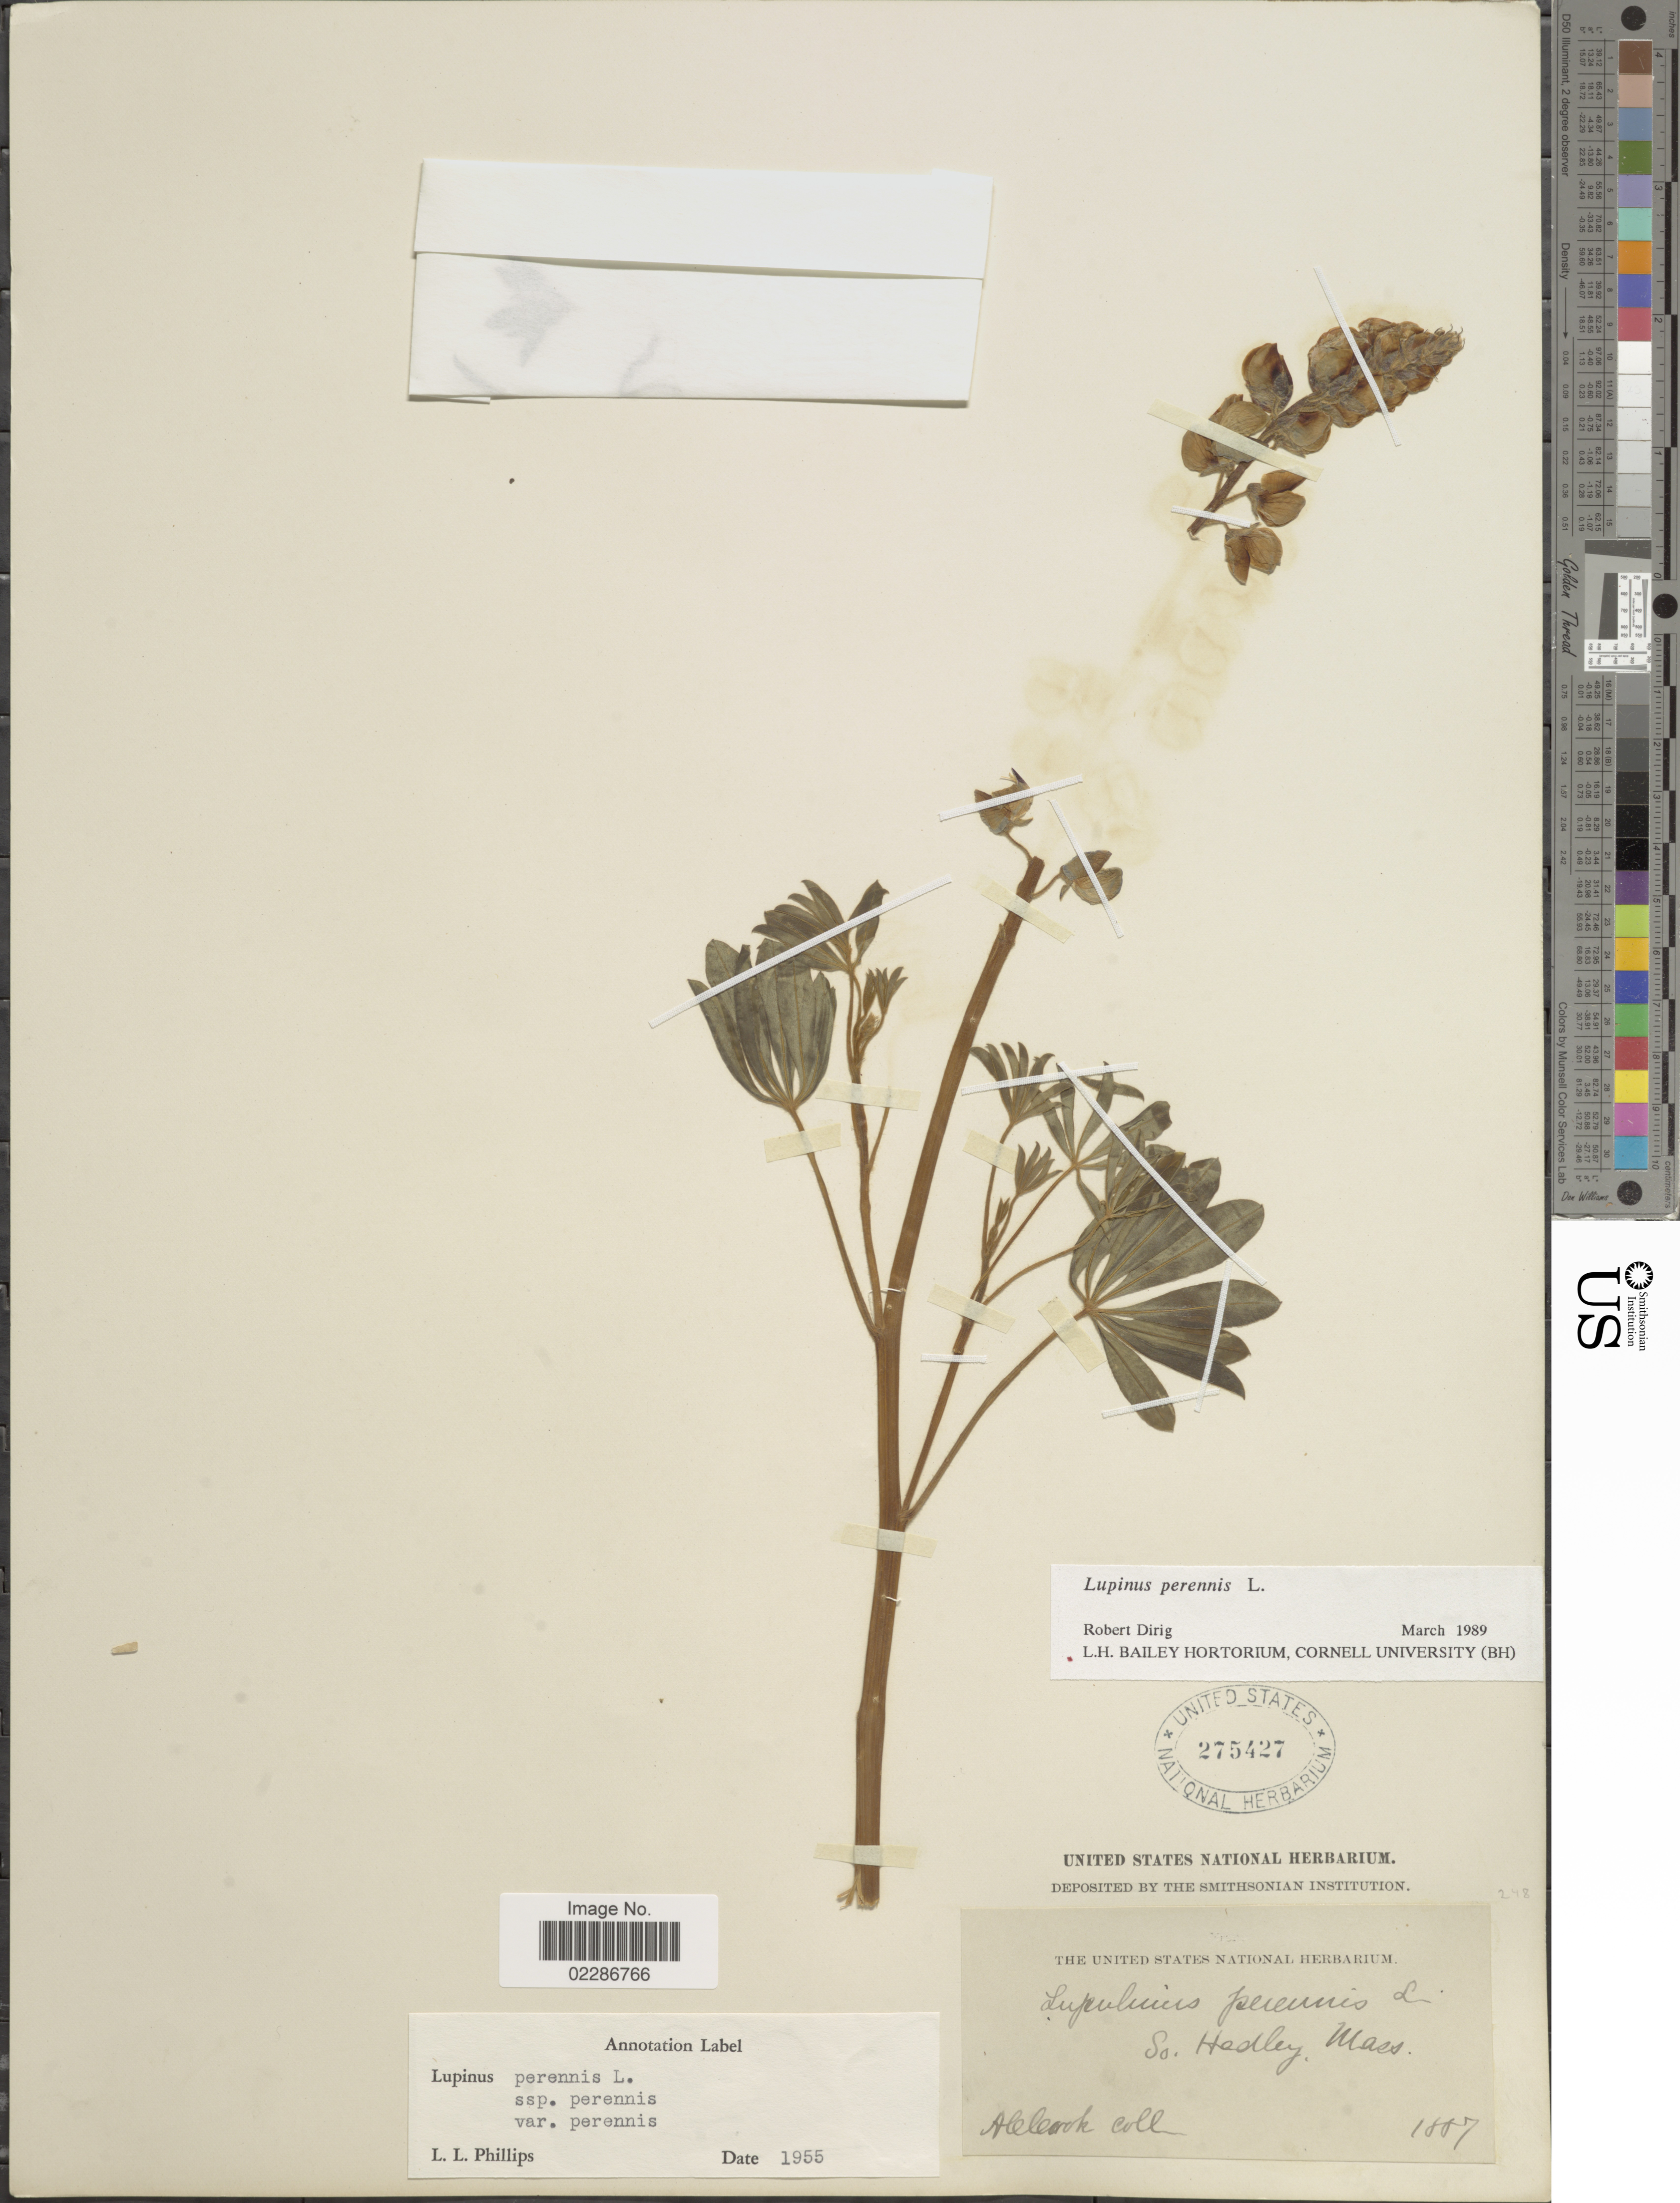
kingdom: Plantae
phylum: Tracheophyta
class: Magnoliopsida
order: Fabales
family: Fabaceae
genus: Lupinus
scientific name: Lupinus perennis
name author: L.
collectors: Alice C. Cook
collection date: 1887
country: United States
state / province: Massachusetts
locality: So. Hadley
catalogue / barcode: US 275427